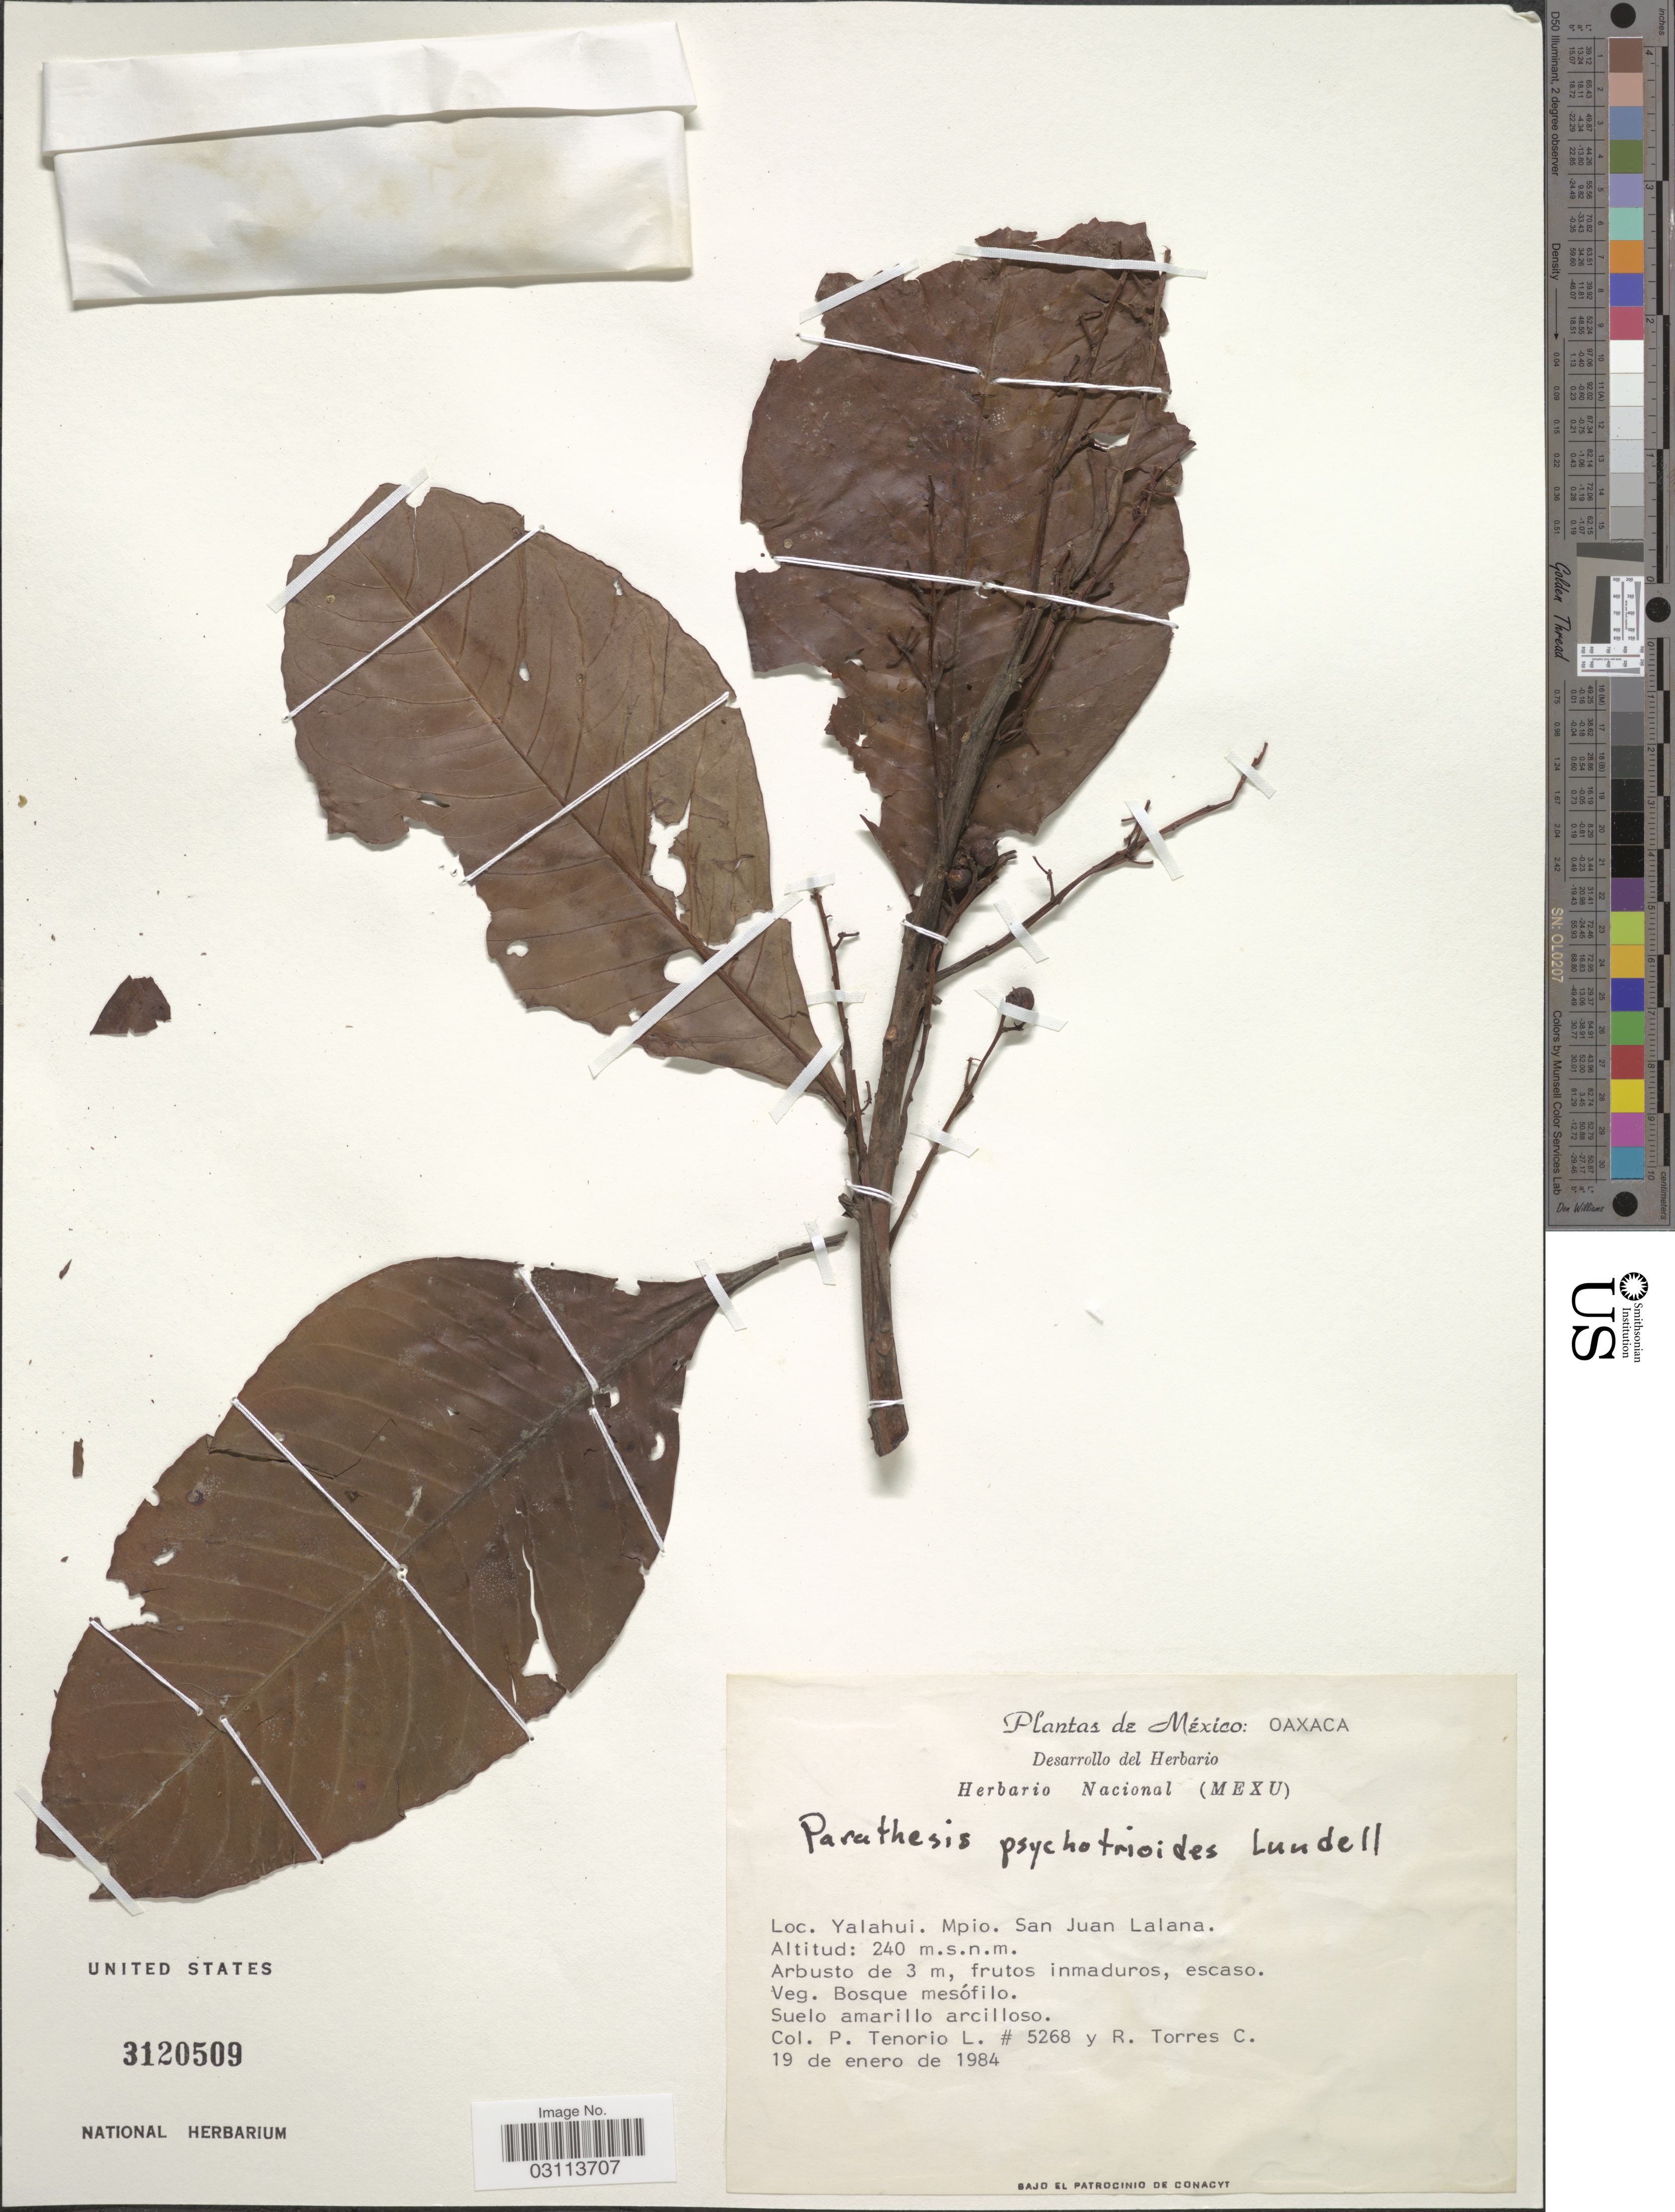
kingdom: Plantae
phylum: Tracheophyta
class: Magnoliopsida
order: Ericales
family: Primulaceae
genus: Parathesis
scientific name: Parathesis psychotrioides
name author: Lundell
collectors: P. Tenorio L. & R. Torres C.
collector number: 5268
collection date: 1984-01-19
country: Mexico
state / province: Oaxaca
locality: Yalahui. Mpio. San Juan Lalana.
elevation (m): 240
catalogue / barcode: US 3120509